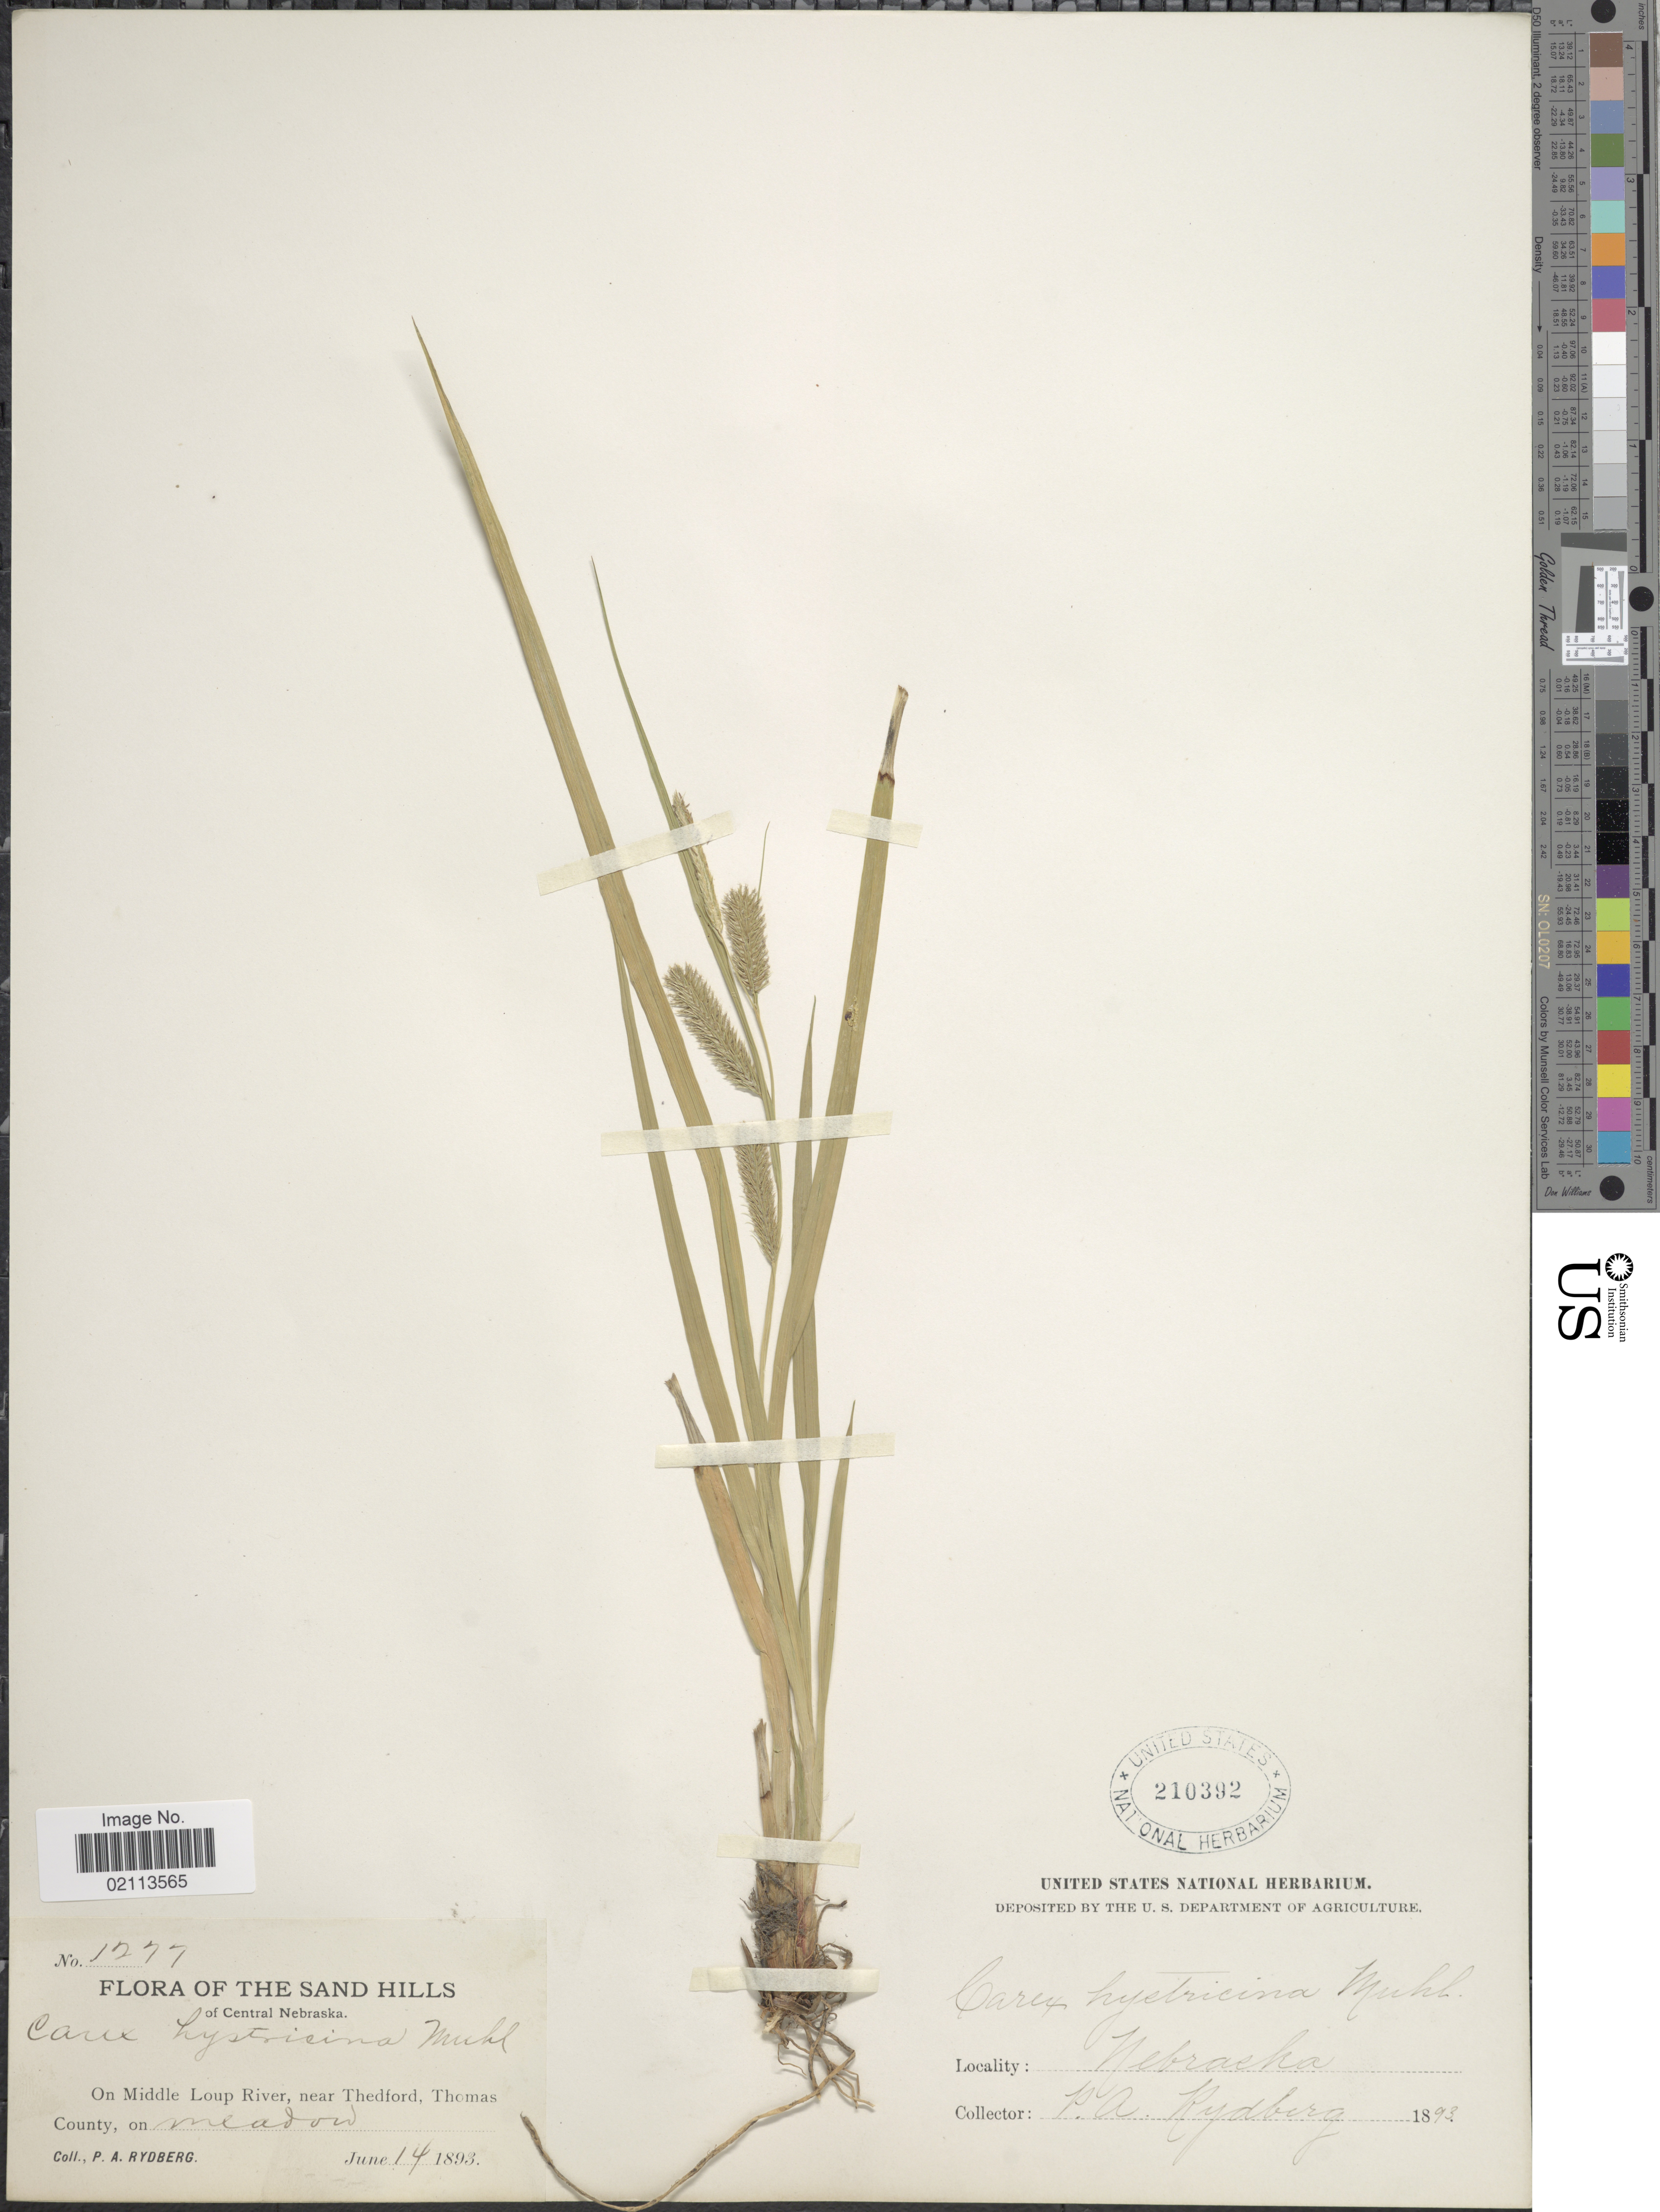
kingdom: Plantae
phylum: Tracheophyta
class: Liliopsida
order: Poales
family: Cyperaceae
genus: Carex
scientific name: Carex hystericina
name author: Muhl. ex Willd.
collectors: P. A. Rydberg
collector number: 1277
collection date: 1893-06-14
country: United States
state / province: Nebraska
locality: The Sand Hills of Central Nebraska, On Middle Loup River, near Thedford, Thomas County, on meadow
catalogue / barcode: US 210392